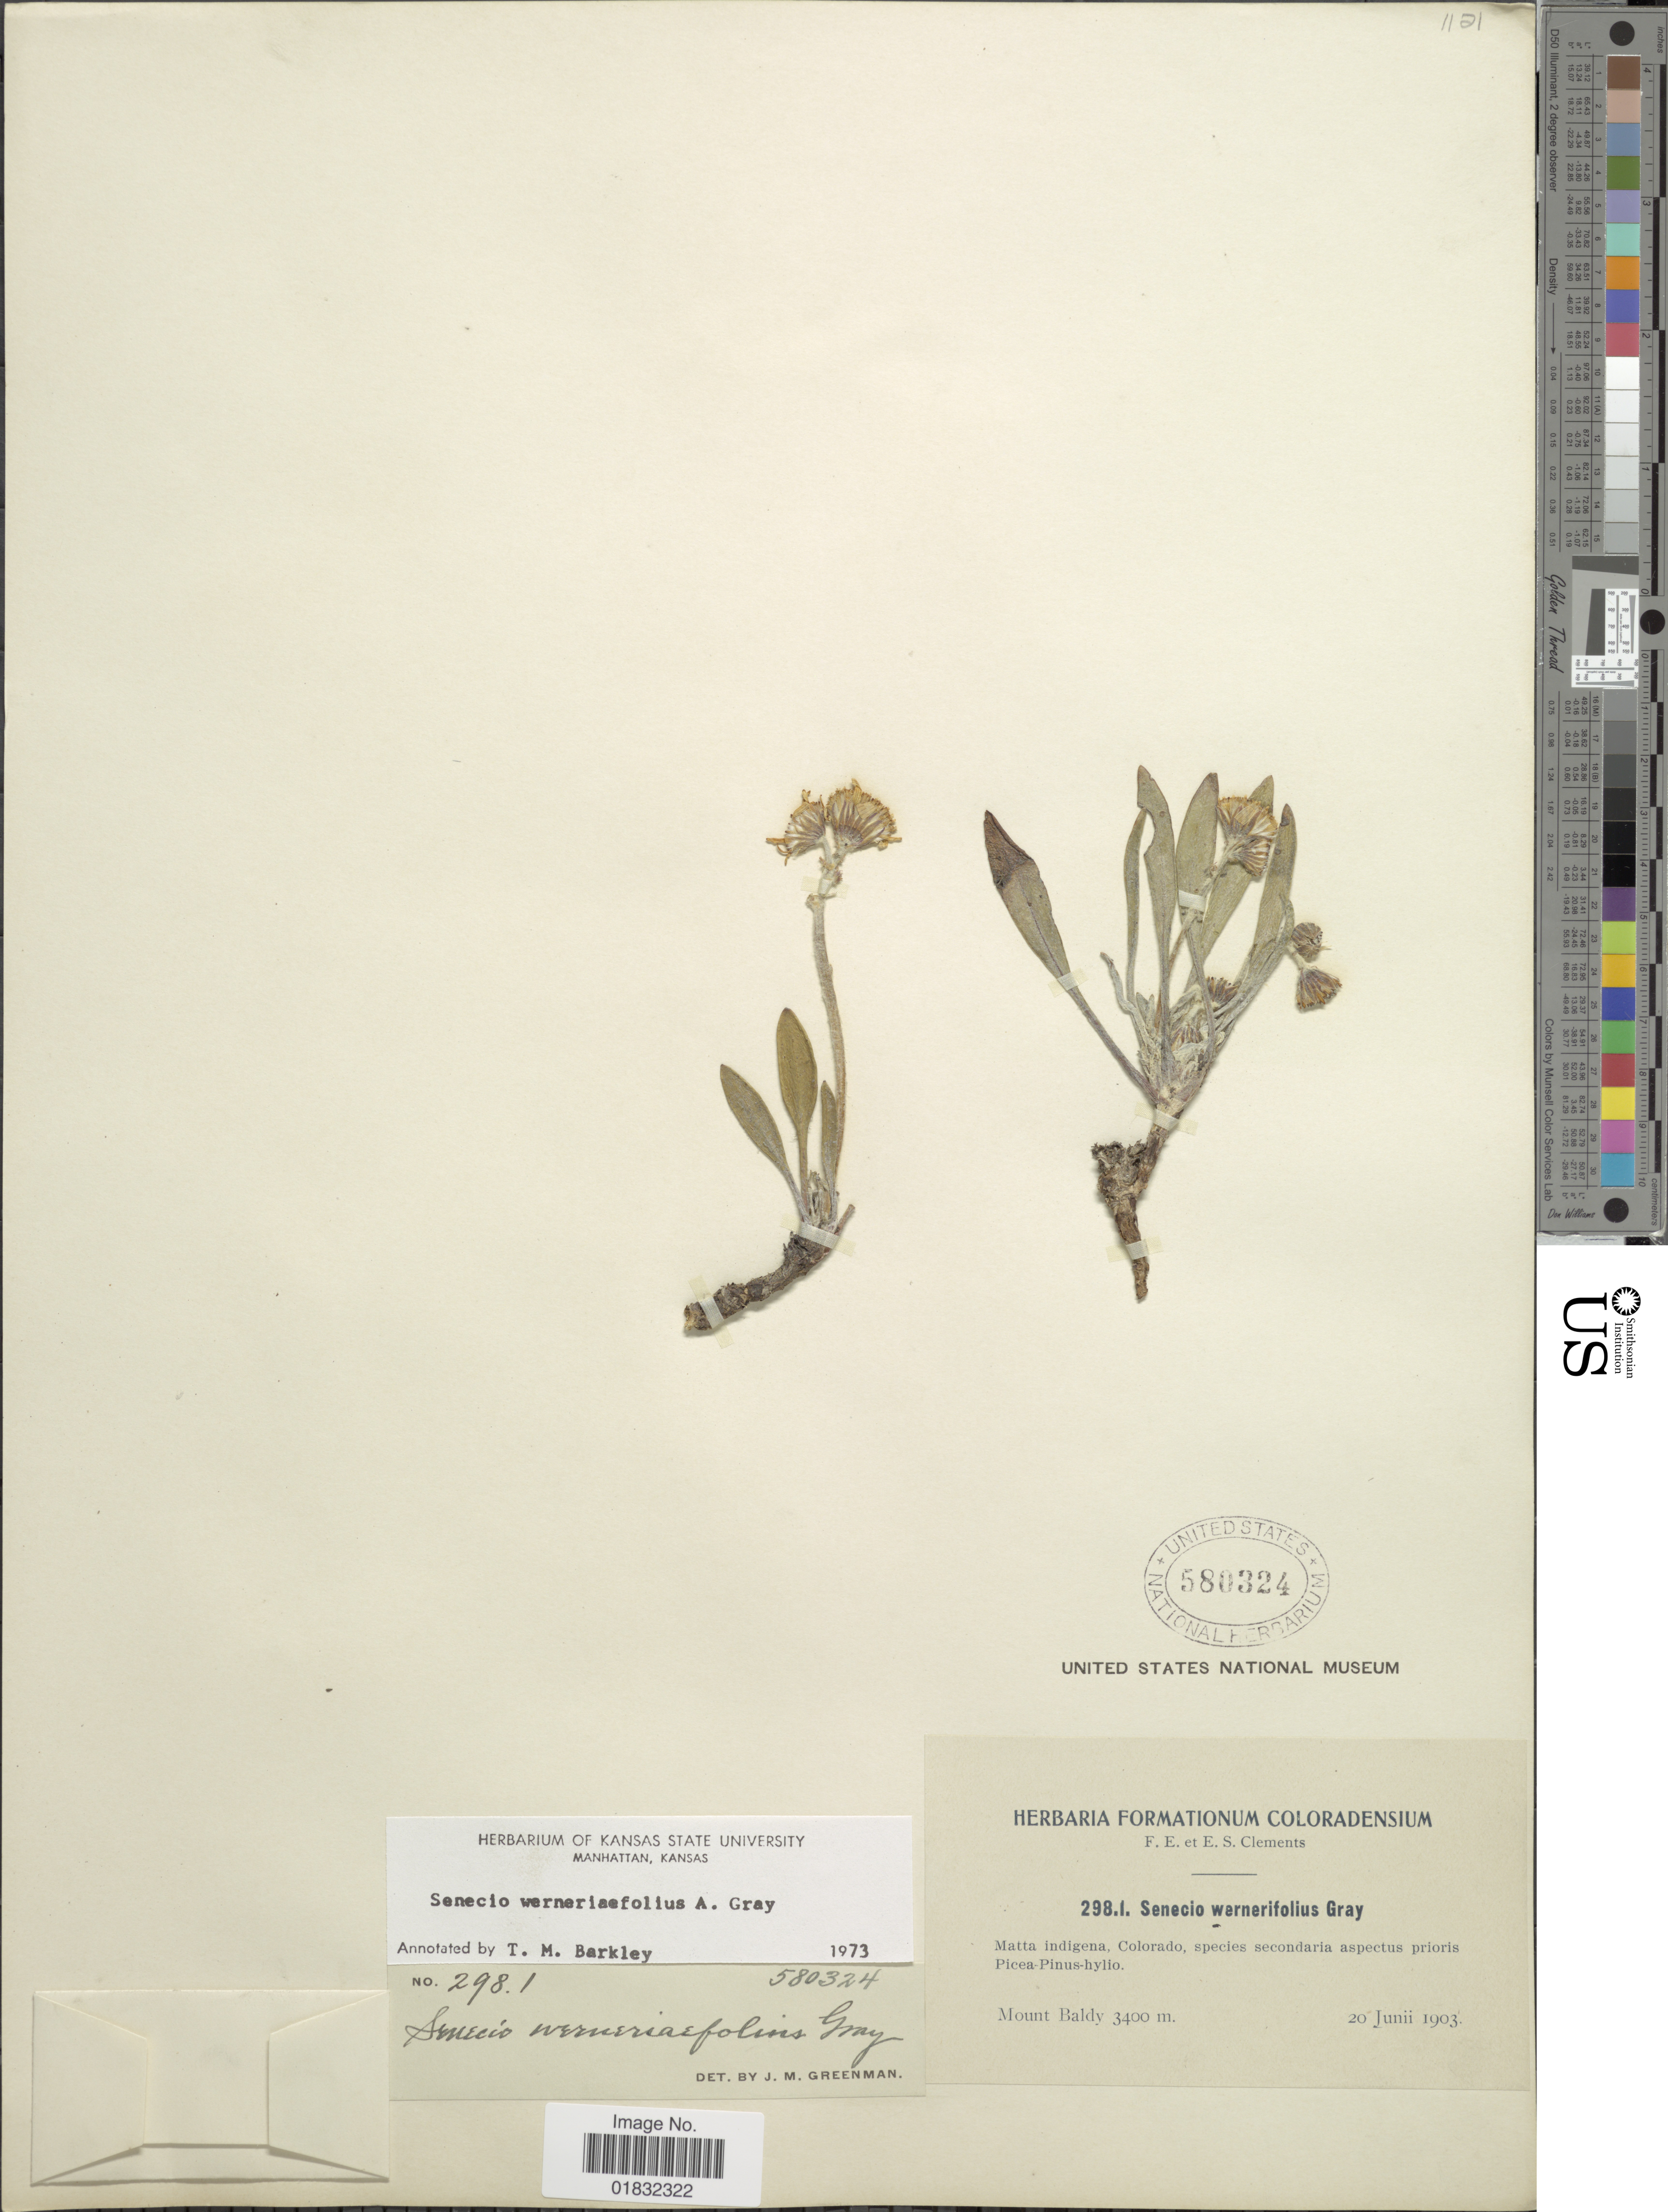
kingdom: Plantae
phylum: Tracheophyta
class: Magnoliopsida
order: Asterales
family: Asteraceae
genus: Packera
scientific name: Packera werneriifolia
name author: (A. Gray) W.A. Weber & Á. Löve ex Trock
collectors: F. E. Clements & E. S. Clements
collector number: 2981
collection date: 1903-06-20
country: United States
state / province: Colorado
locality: Mount Baldy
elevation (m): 3400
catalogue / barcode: US 580324